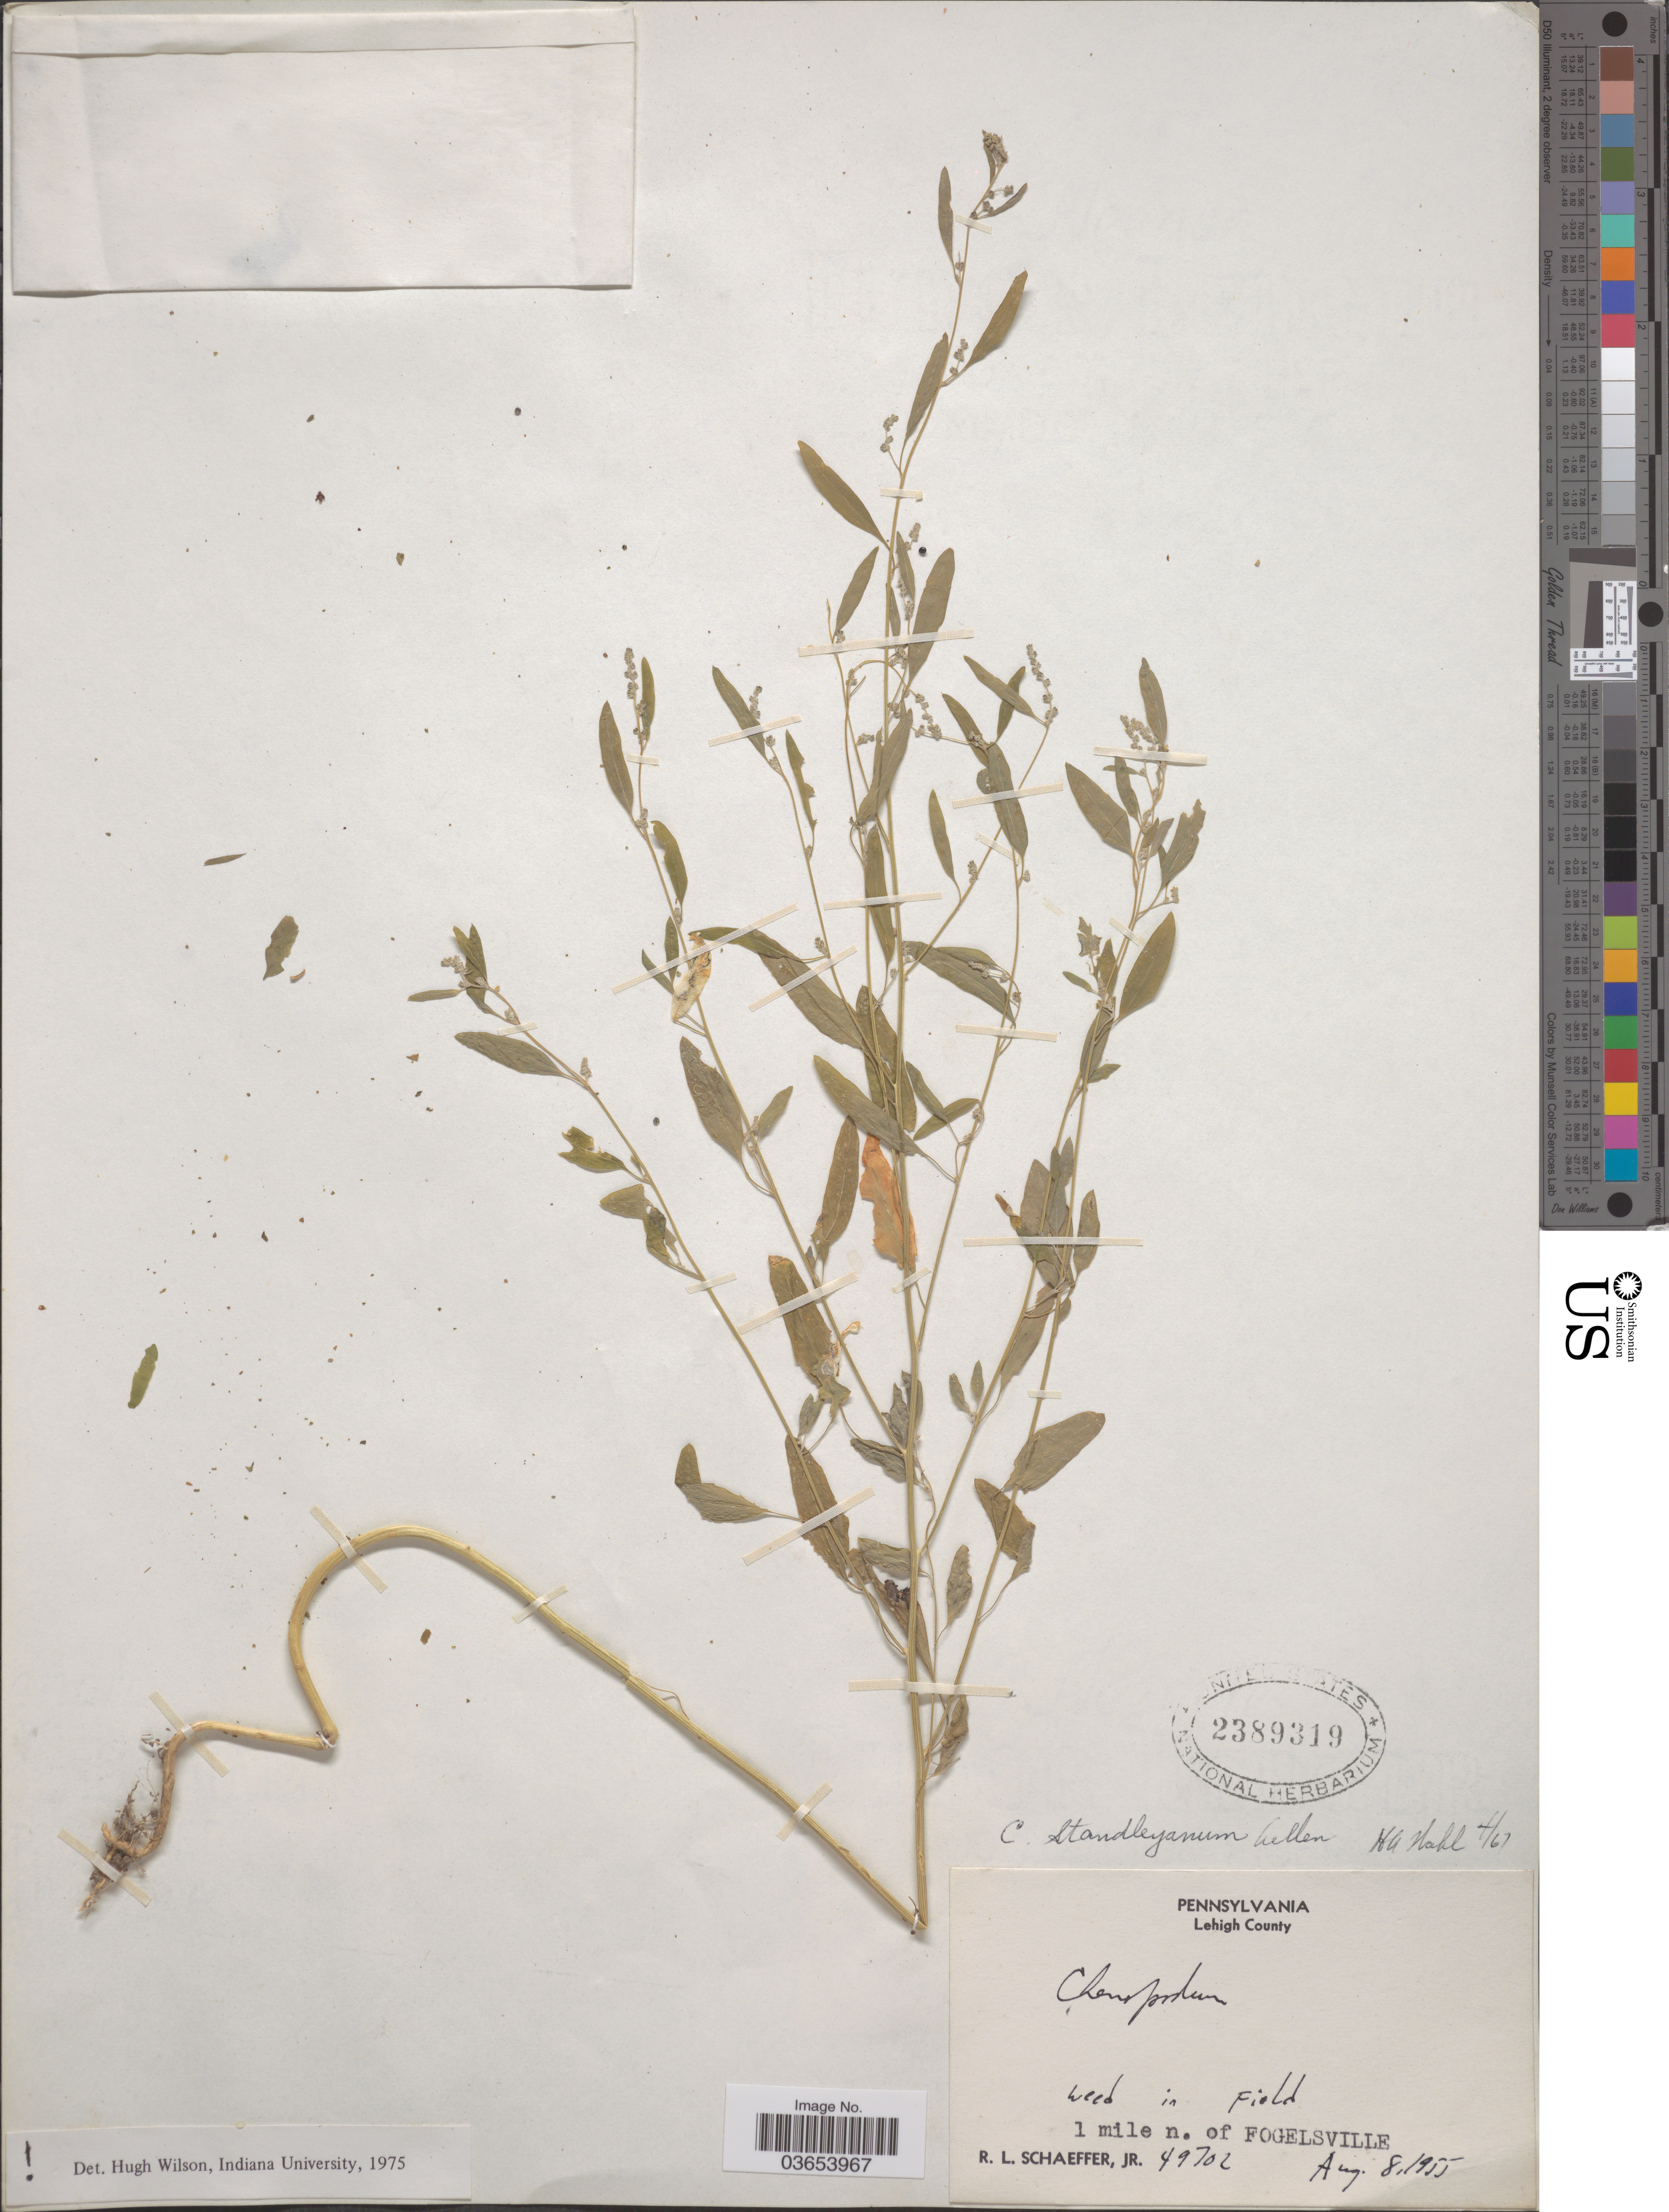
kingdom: Plantae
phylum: Tracheophyta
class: Magnoliopsida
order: Caryophyllales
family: Amaranthaceae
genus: Chenopodium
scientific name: Chenopodium standleyanum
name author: Aellen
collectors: R. L. Schaeffer Jr.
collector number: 49702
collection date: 1955-08-08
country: United States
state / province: Pennsylvania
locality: Lehigh County. 1 mile n. of Fogelsville.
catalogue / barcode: US 2389319